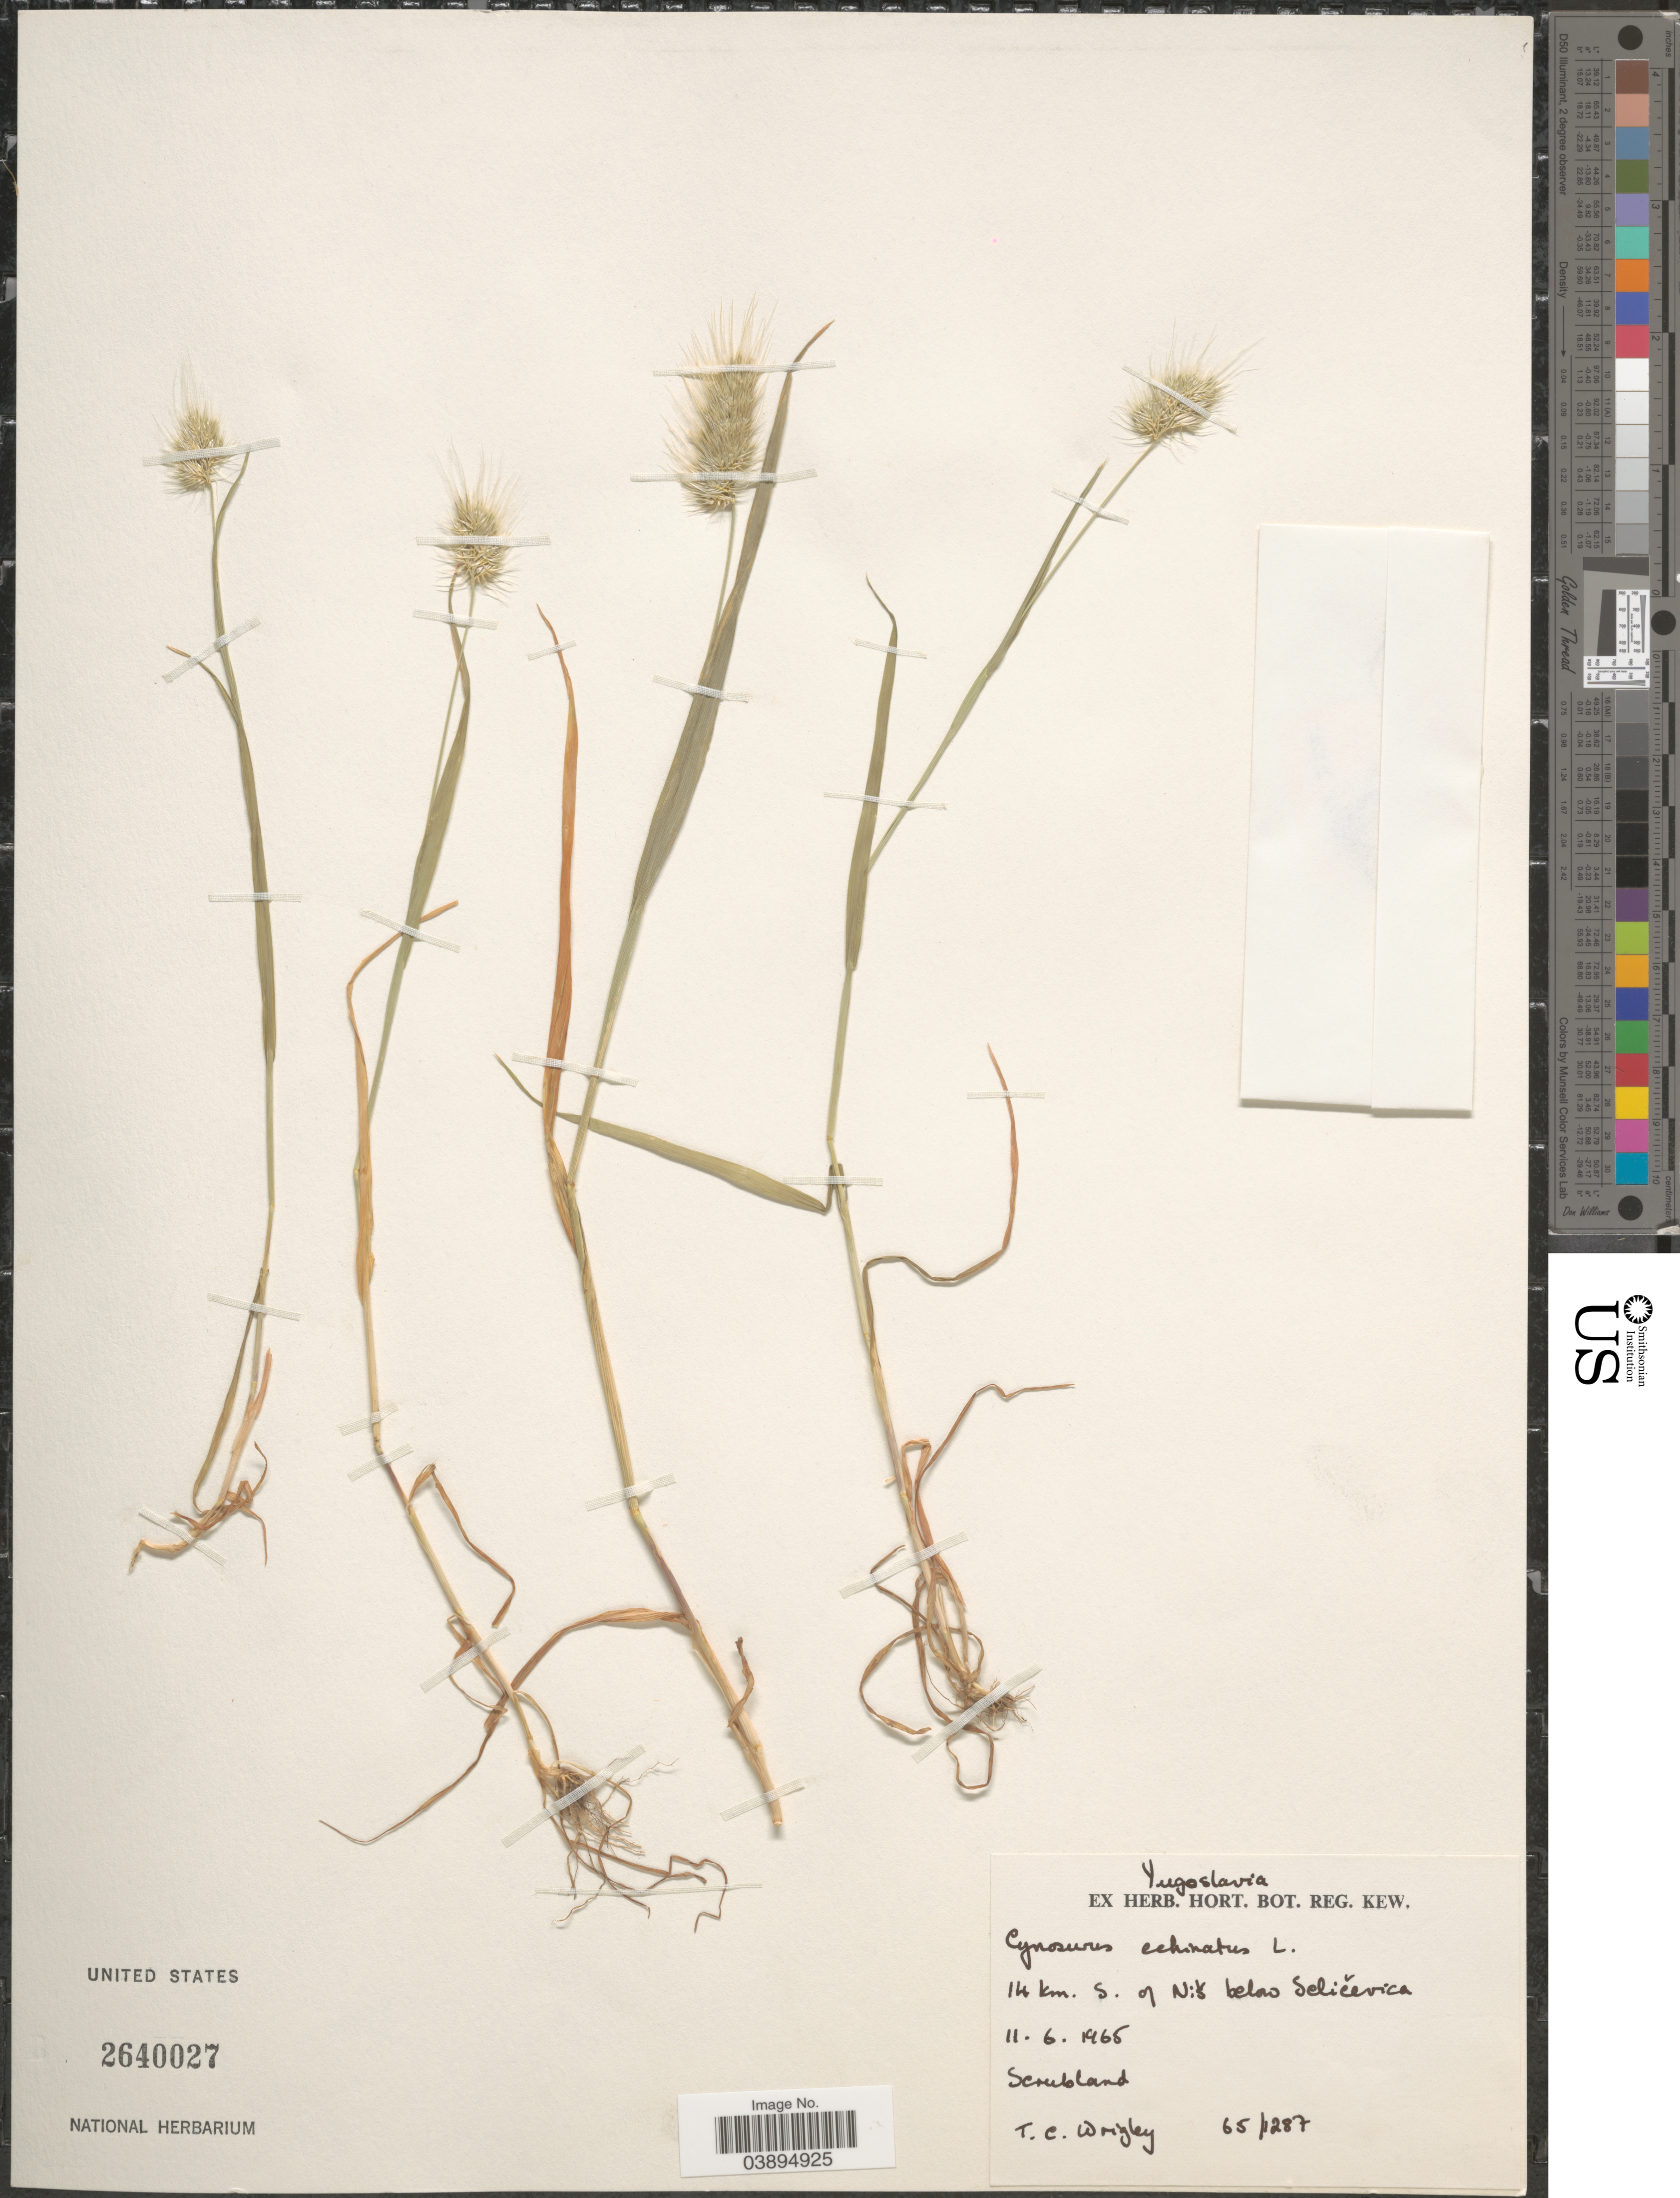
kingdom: Plantae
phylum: Tracheophyta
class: Liliopsida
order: Poales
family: Poaceae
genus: Cynosurus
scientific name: Cynosurus echinatus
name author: L.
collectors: T. Wrigley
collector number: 65/1287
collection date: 1965-06-11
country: Serbia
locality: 14 km. jS. of N:S [interpreted] below Seličevica. Scrubland.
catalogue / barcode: US 2640027